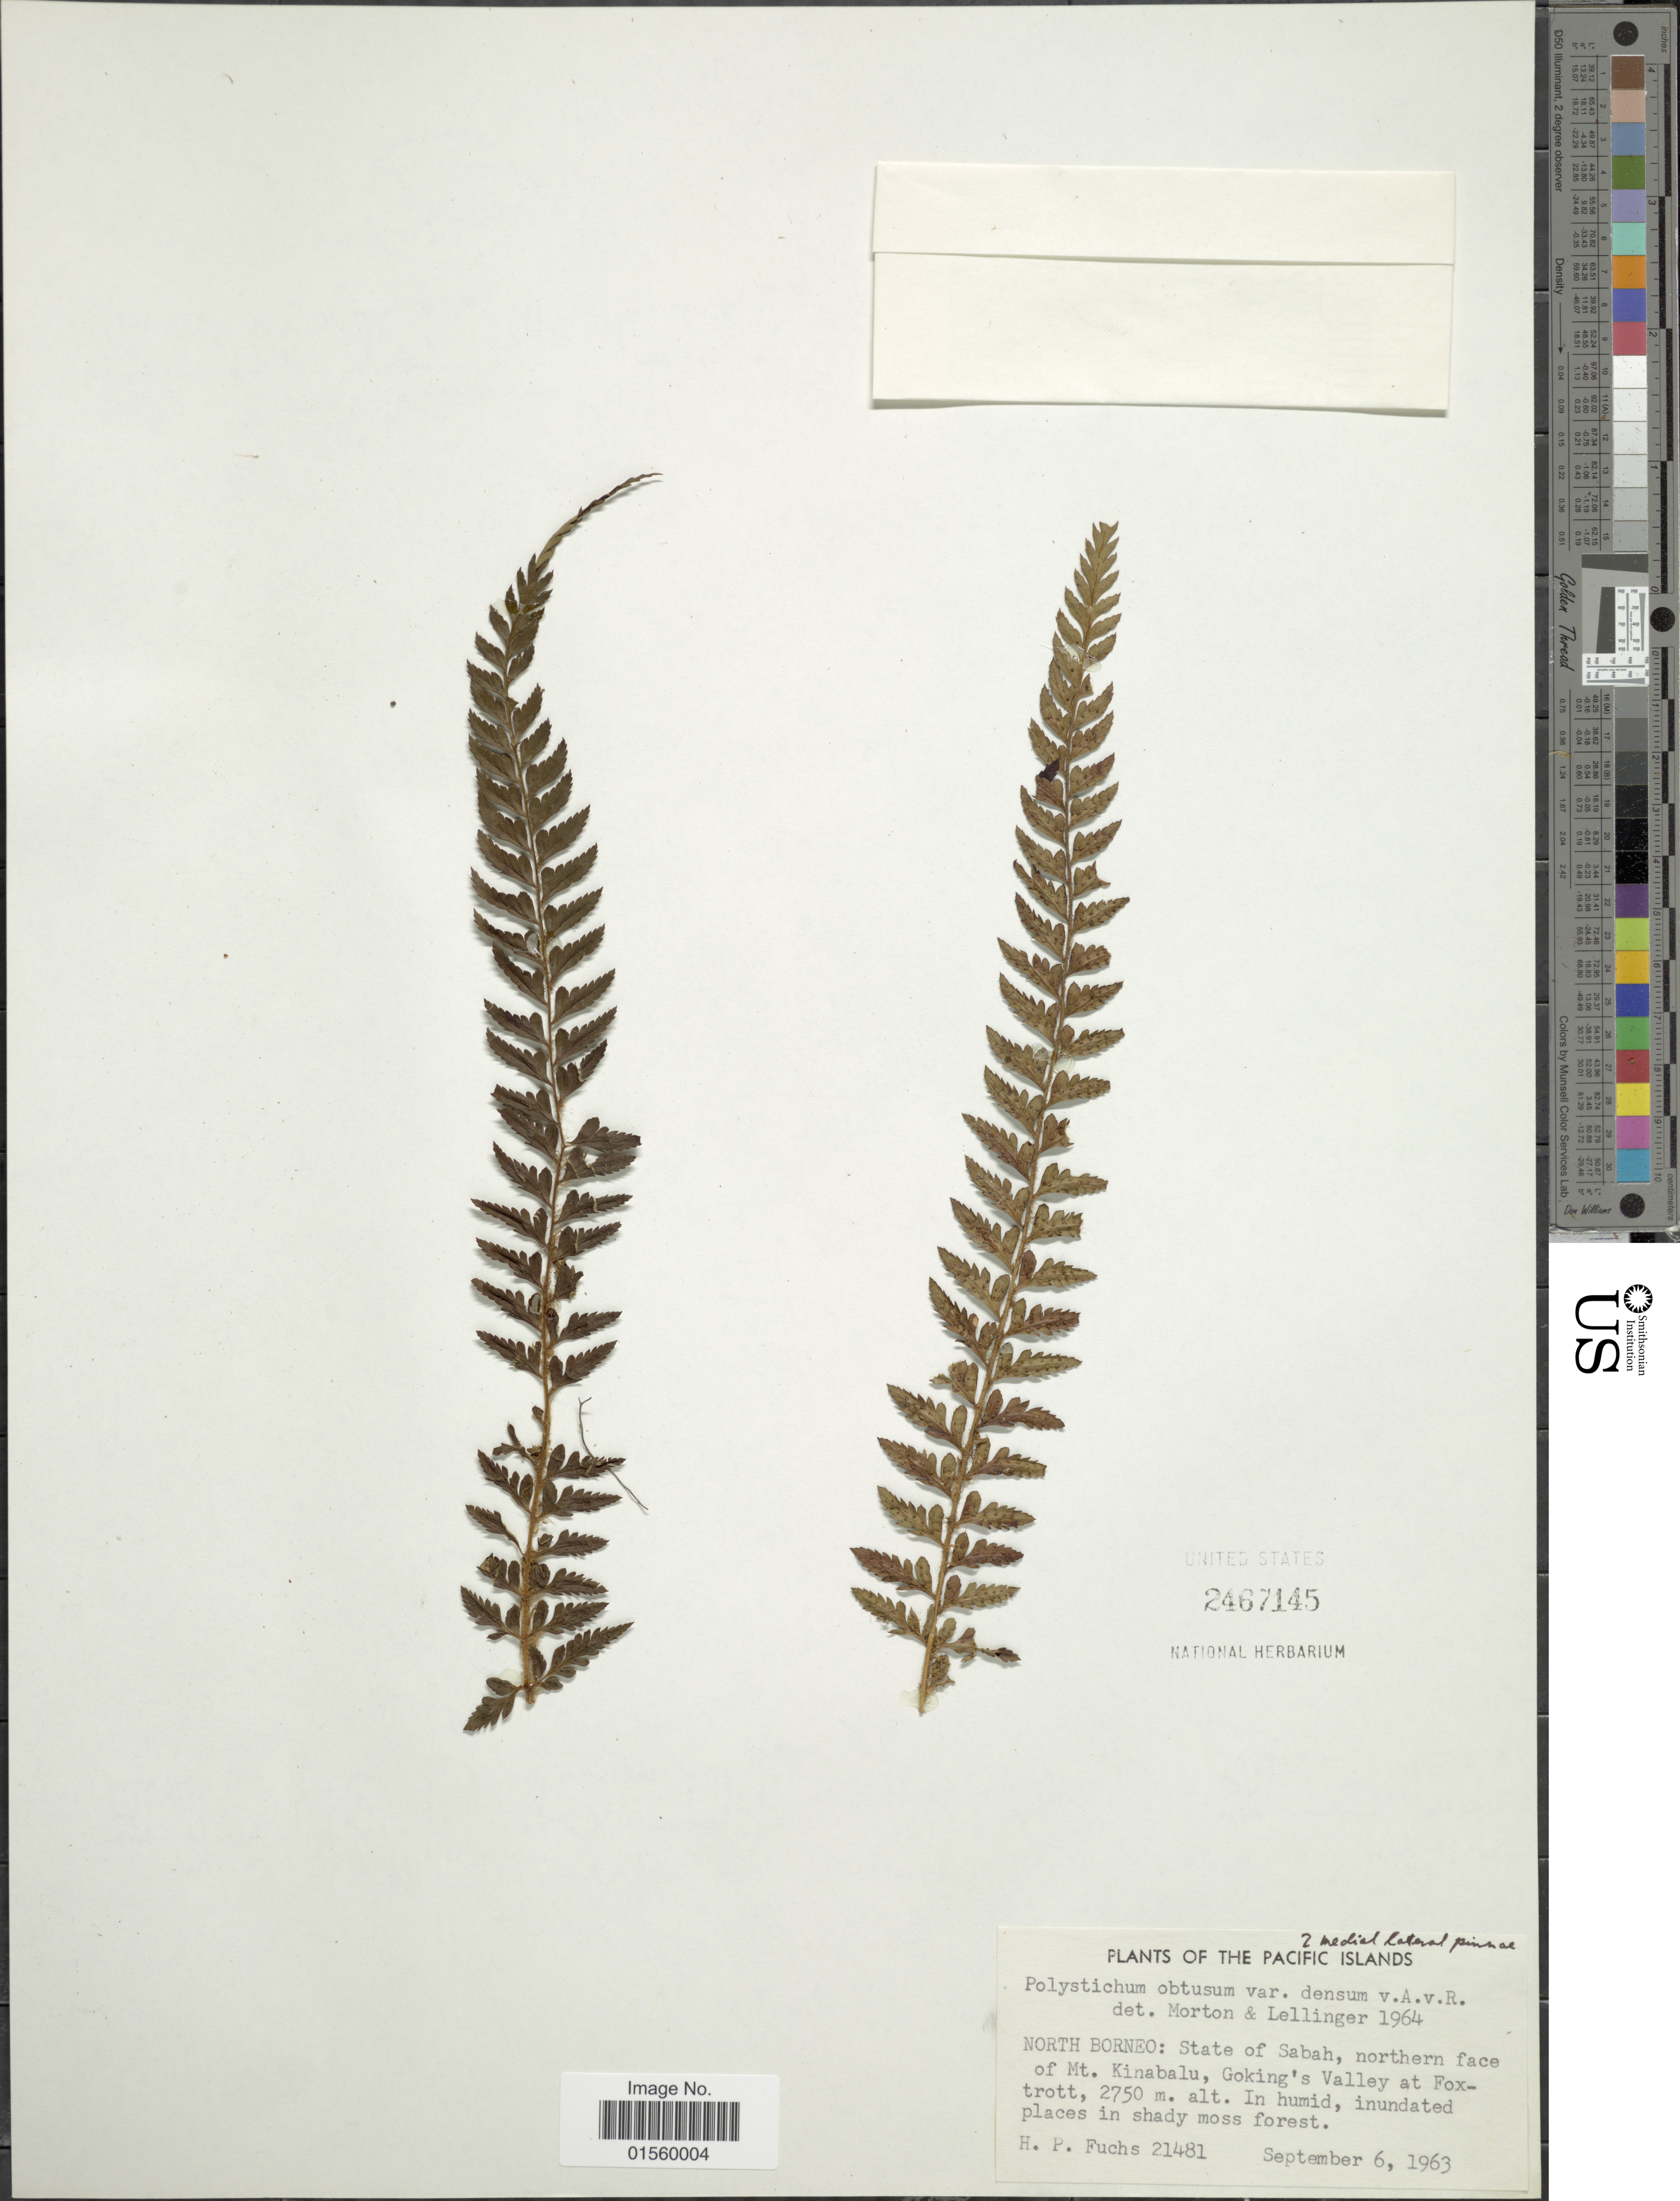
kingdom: Plantae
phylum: Tracheophyta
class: Polypodiopsida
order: Polypodiales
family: Dryopteridaceae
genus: Polystichum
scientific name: Polystichum obtusum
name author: J. Sm.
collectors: H. P. Fuchs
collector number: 21481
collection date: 1963-09-06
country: Malaysia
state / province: Sabah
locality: Pacific Islands, North Borneo: State of Sabah, northern face of Mt. Kinabalu, Goking's Valley at Foxtrott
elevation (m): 2750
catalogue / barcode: US 2467145